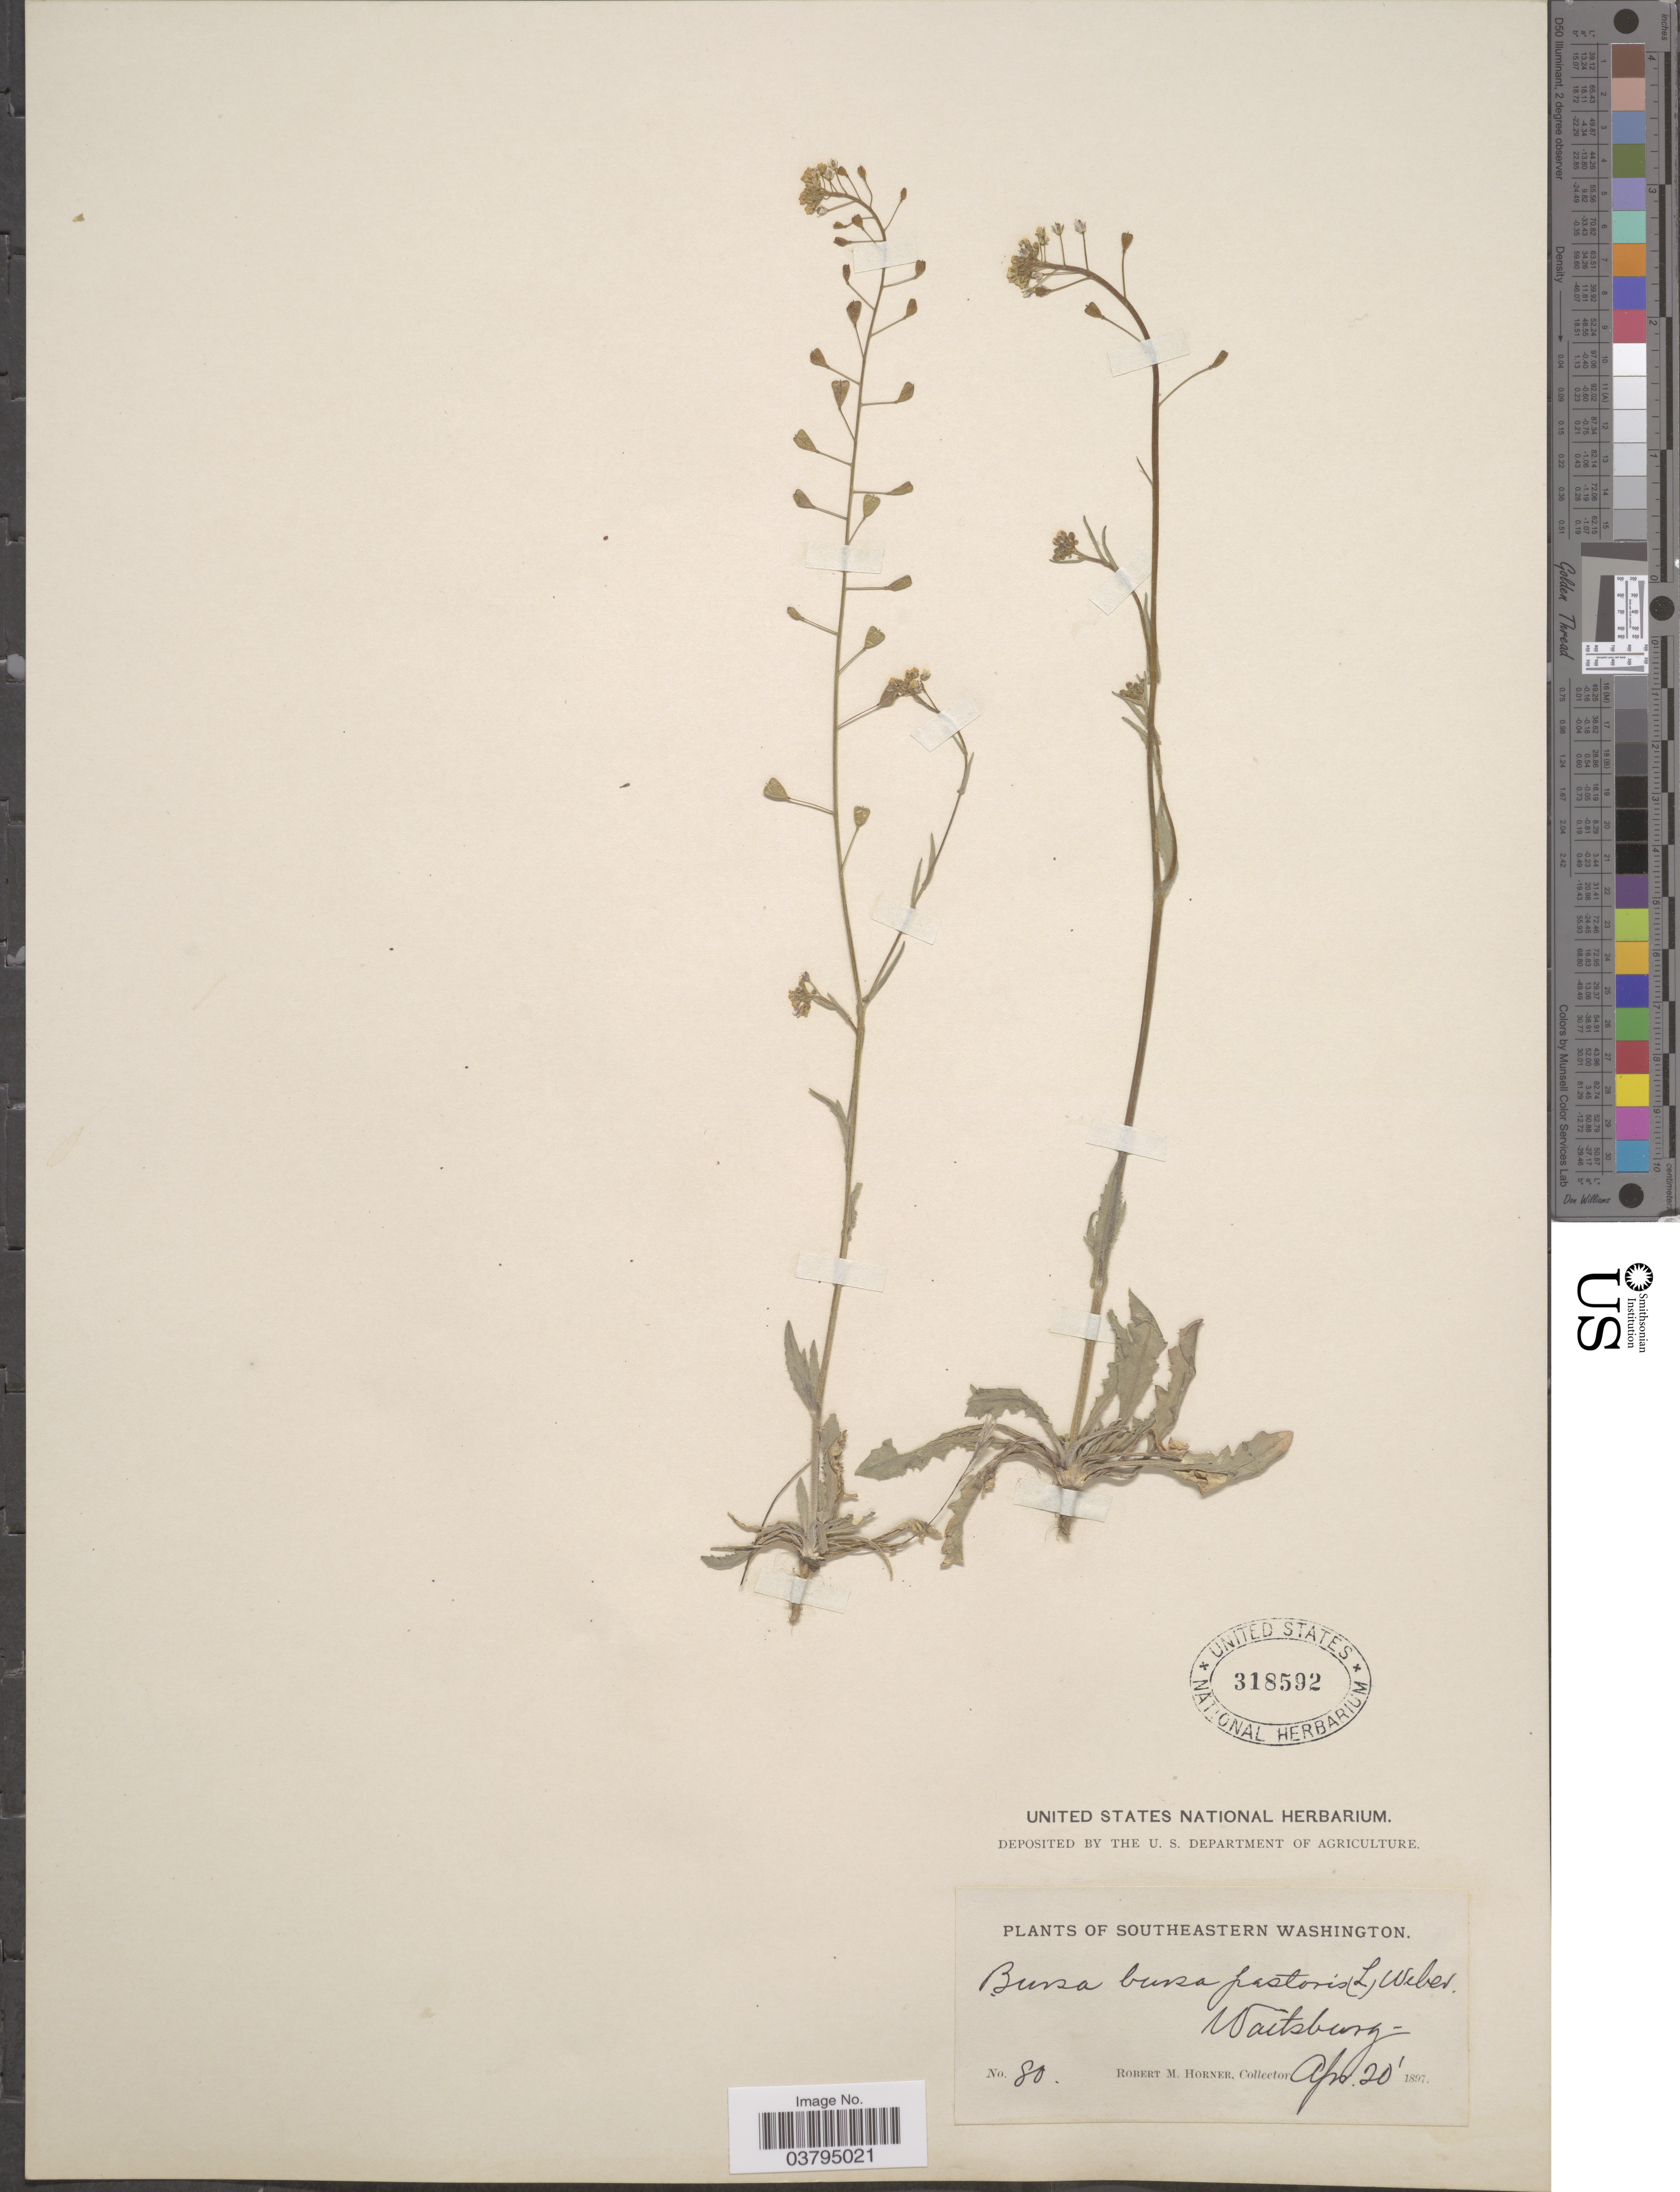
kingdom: Plantae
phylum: Tracheophyta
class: Magnoliopsida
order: Brassicales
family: Brassicaceae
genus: Capsella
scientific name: Capsella bursa-pastoris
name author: (L.) Medik.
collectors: R. Horner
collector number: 80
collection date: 1897-04-20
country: United States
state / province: Washington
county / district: Walla Walla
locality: Southeastern Washington. Waitsburg.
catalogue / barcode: US 318592